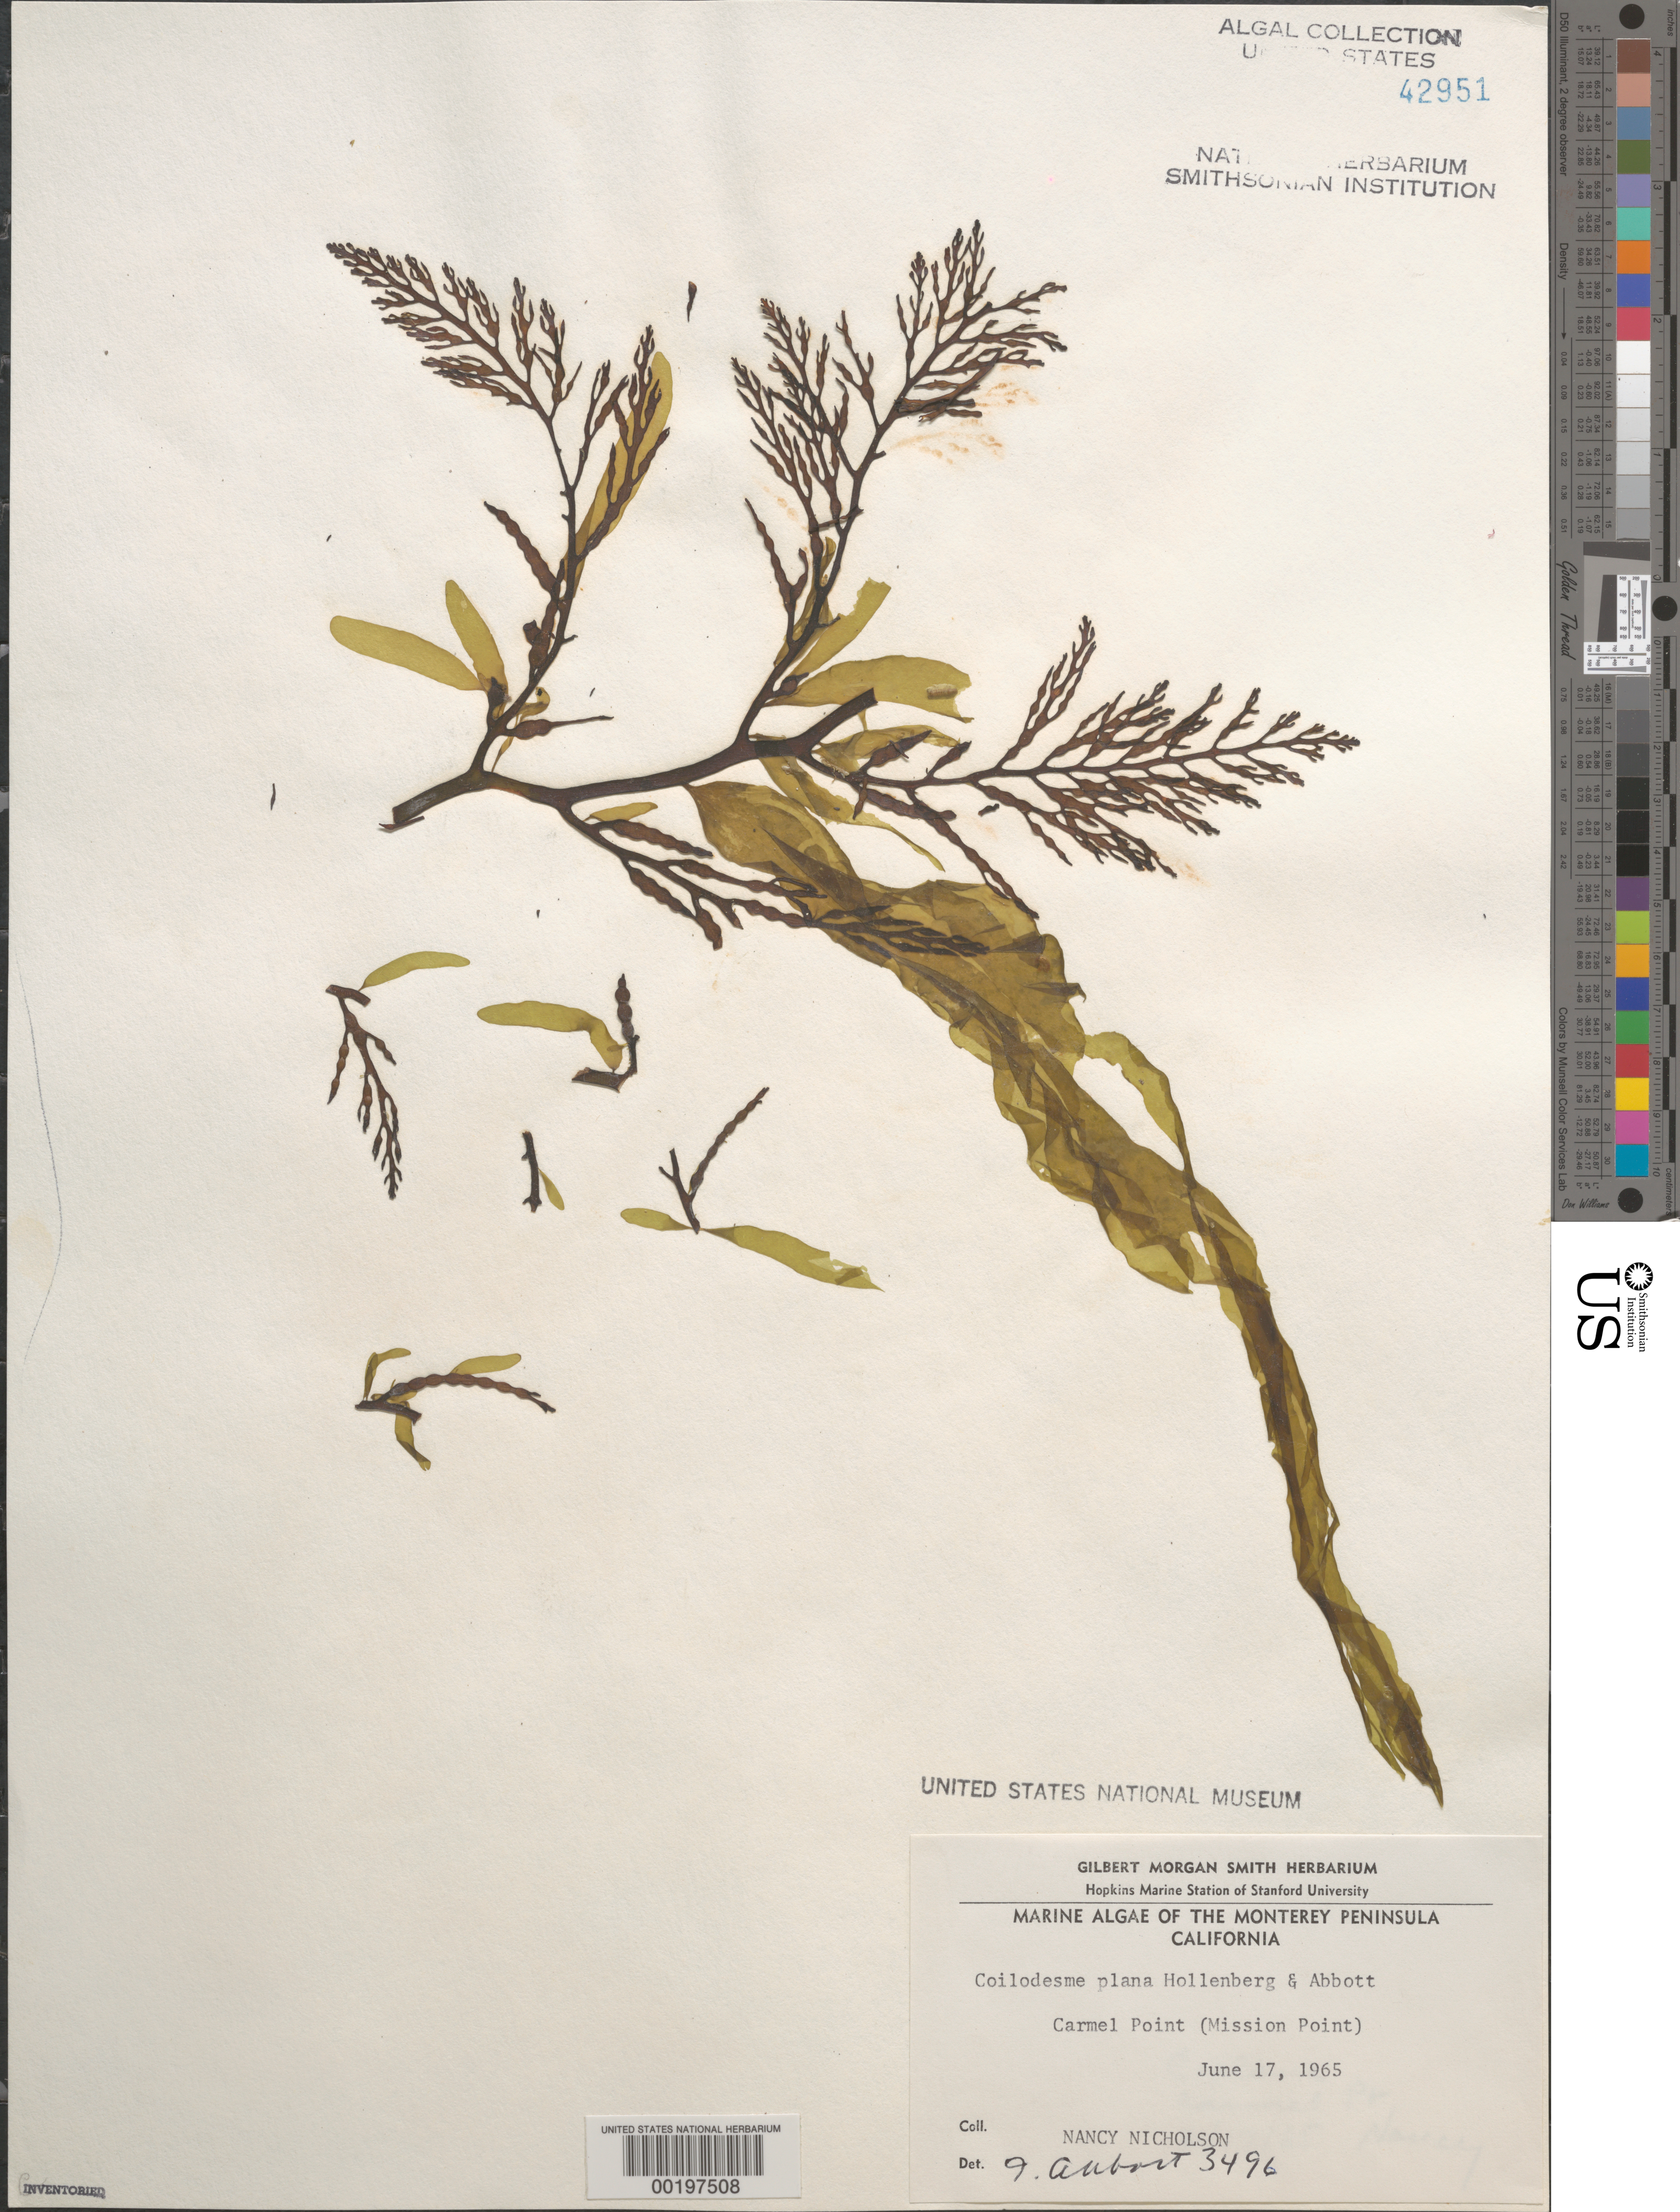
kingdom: Chromista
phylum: Ochrophyta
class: Phaeophyceae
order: Ectocarpales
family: Chordariaceae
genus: Coilodesme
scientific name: Coilodesme plana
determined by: Abbott, Isabella A.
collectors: N. Nicholson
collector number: IAA 3496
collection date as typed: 17 Jun 1965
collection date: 1965-06-17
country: United States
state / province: California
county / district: Monterey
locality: Carmel Point (Mission Point)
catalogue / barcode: US 42951